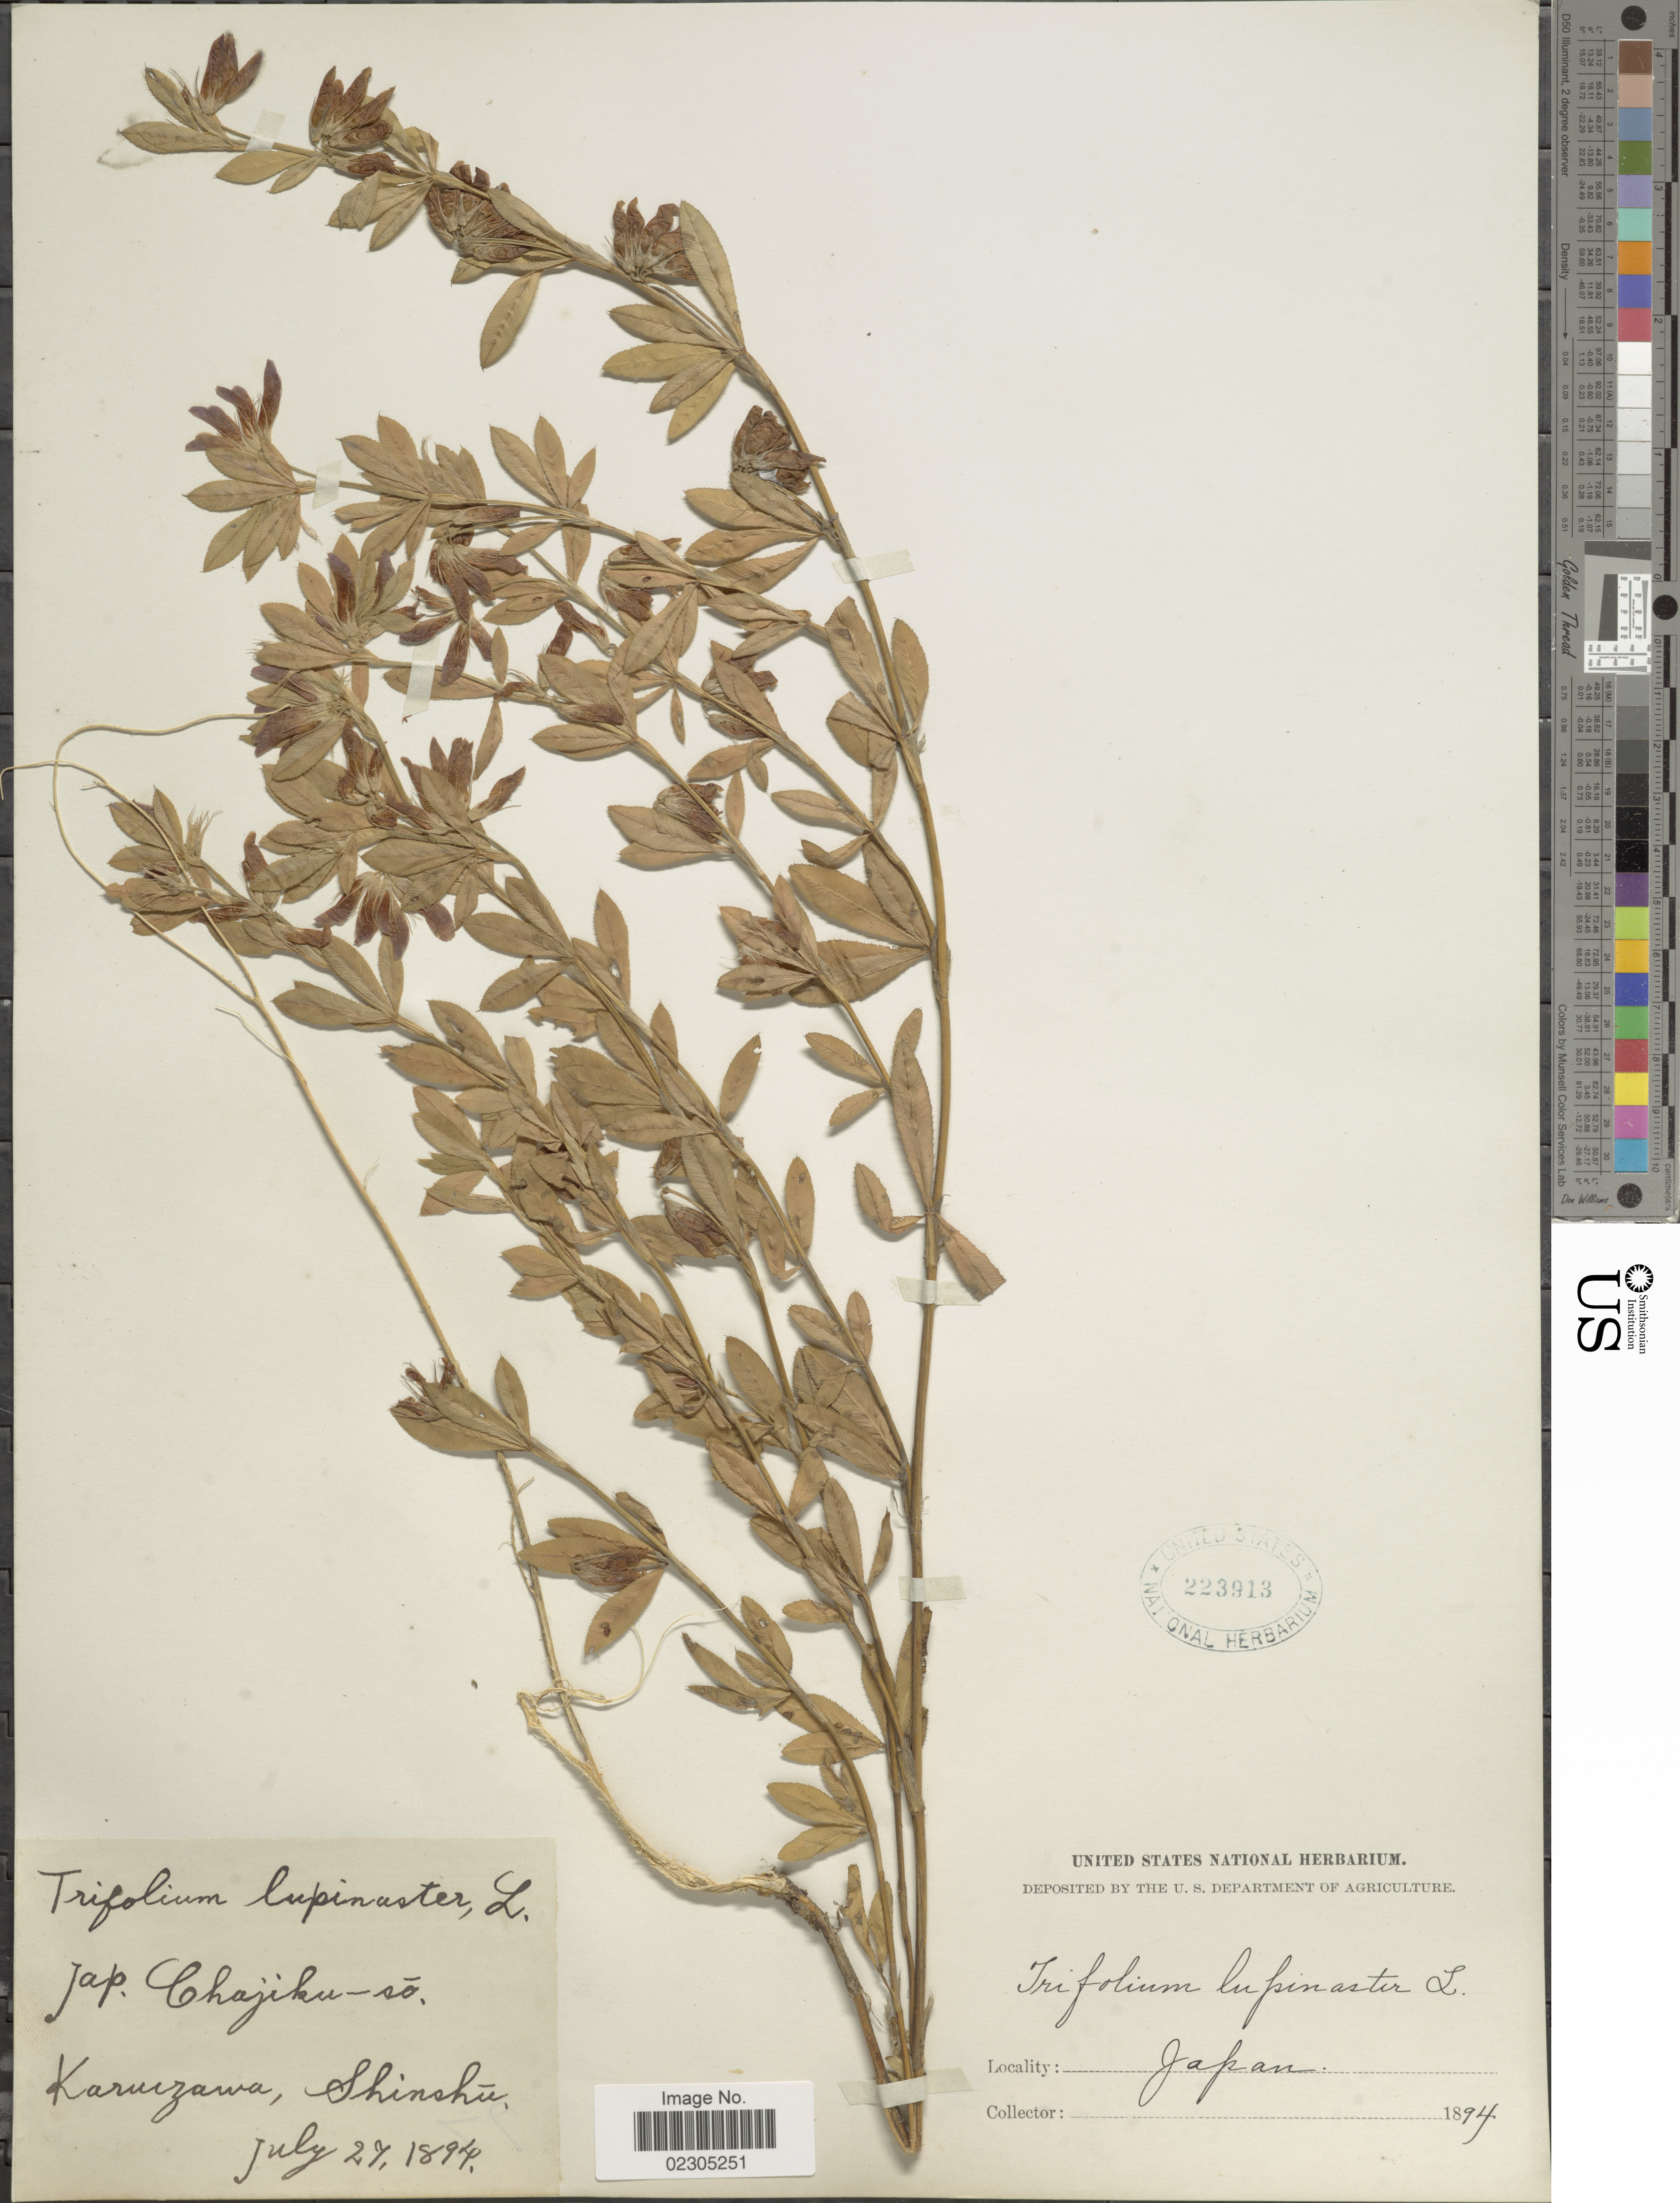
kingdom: Plantae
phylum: Tracheophyta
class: Magnoliopsida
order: Fabales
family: Fabaceae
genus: Trifolium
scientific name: Trifolium lupinaster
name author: L.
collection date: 1894-07-27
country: Japan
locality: Karuizawa, Shinshu.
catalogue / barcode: US 223913